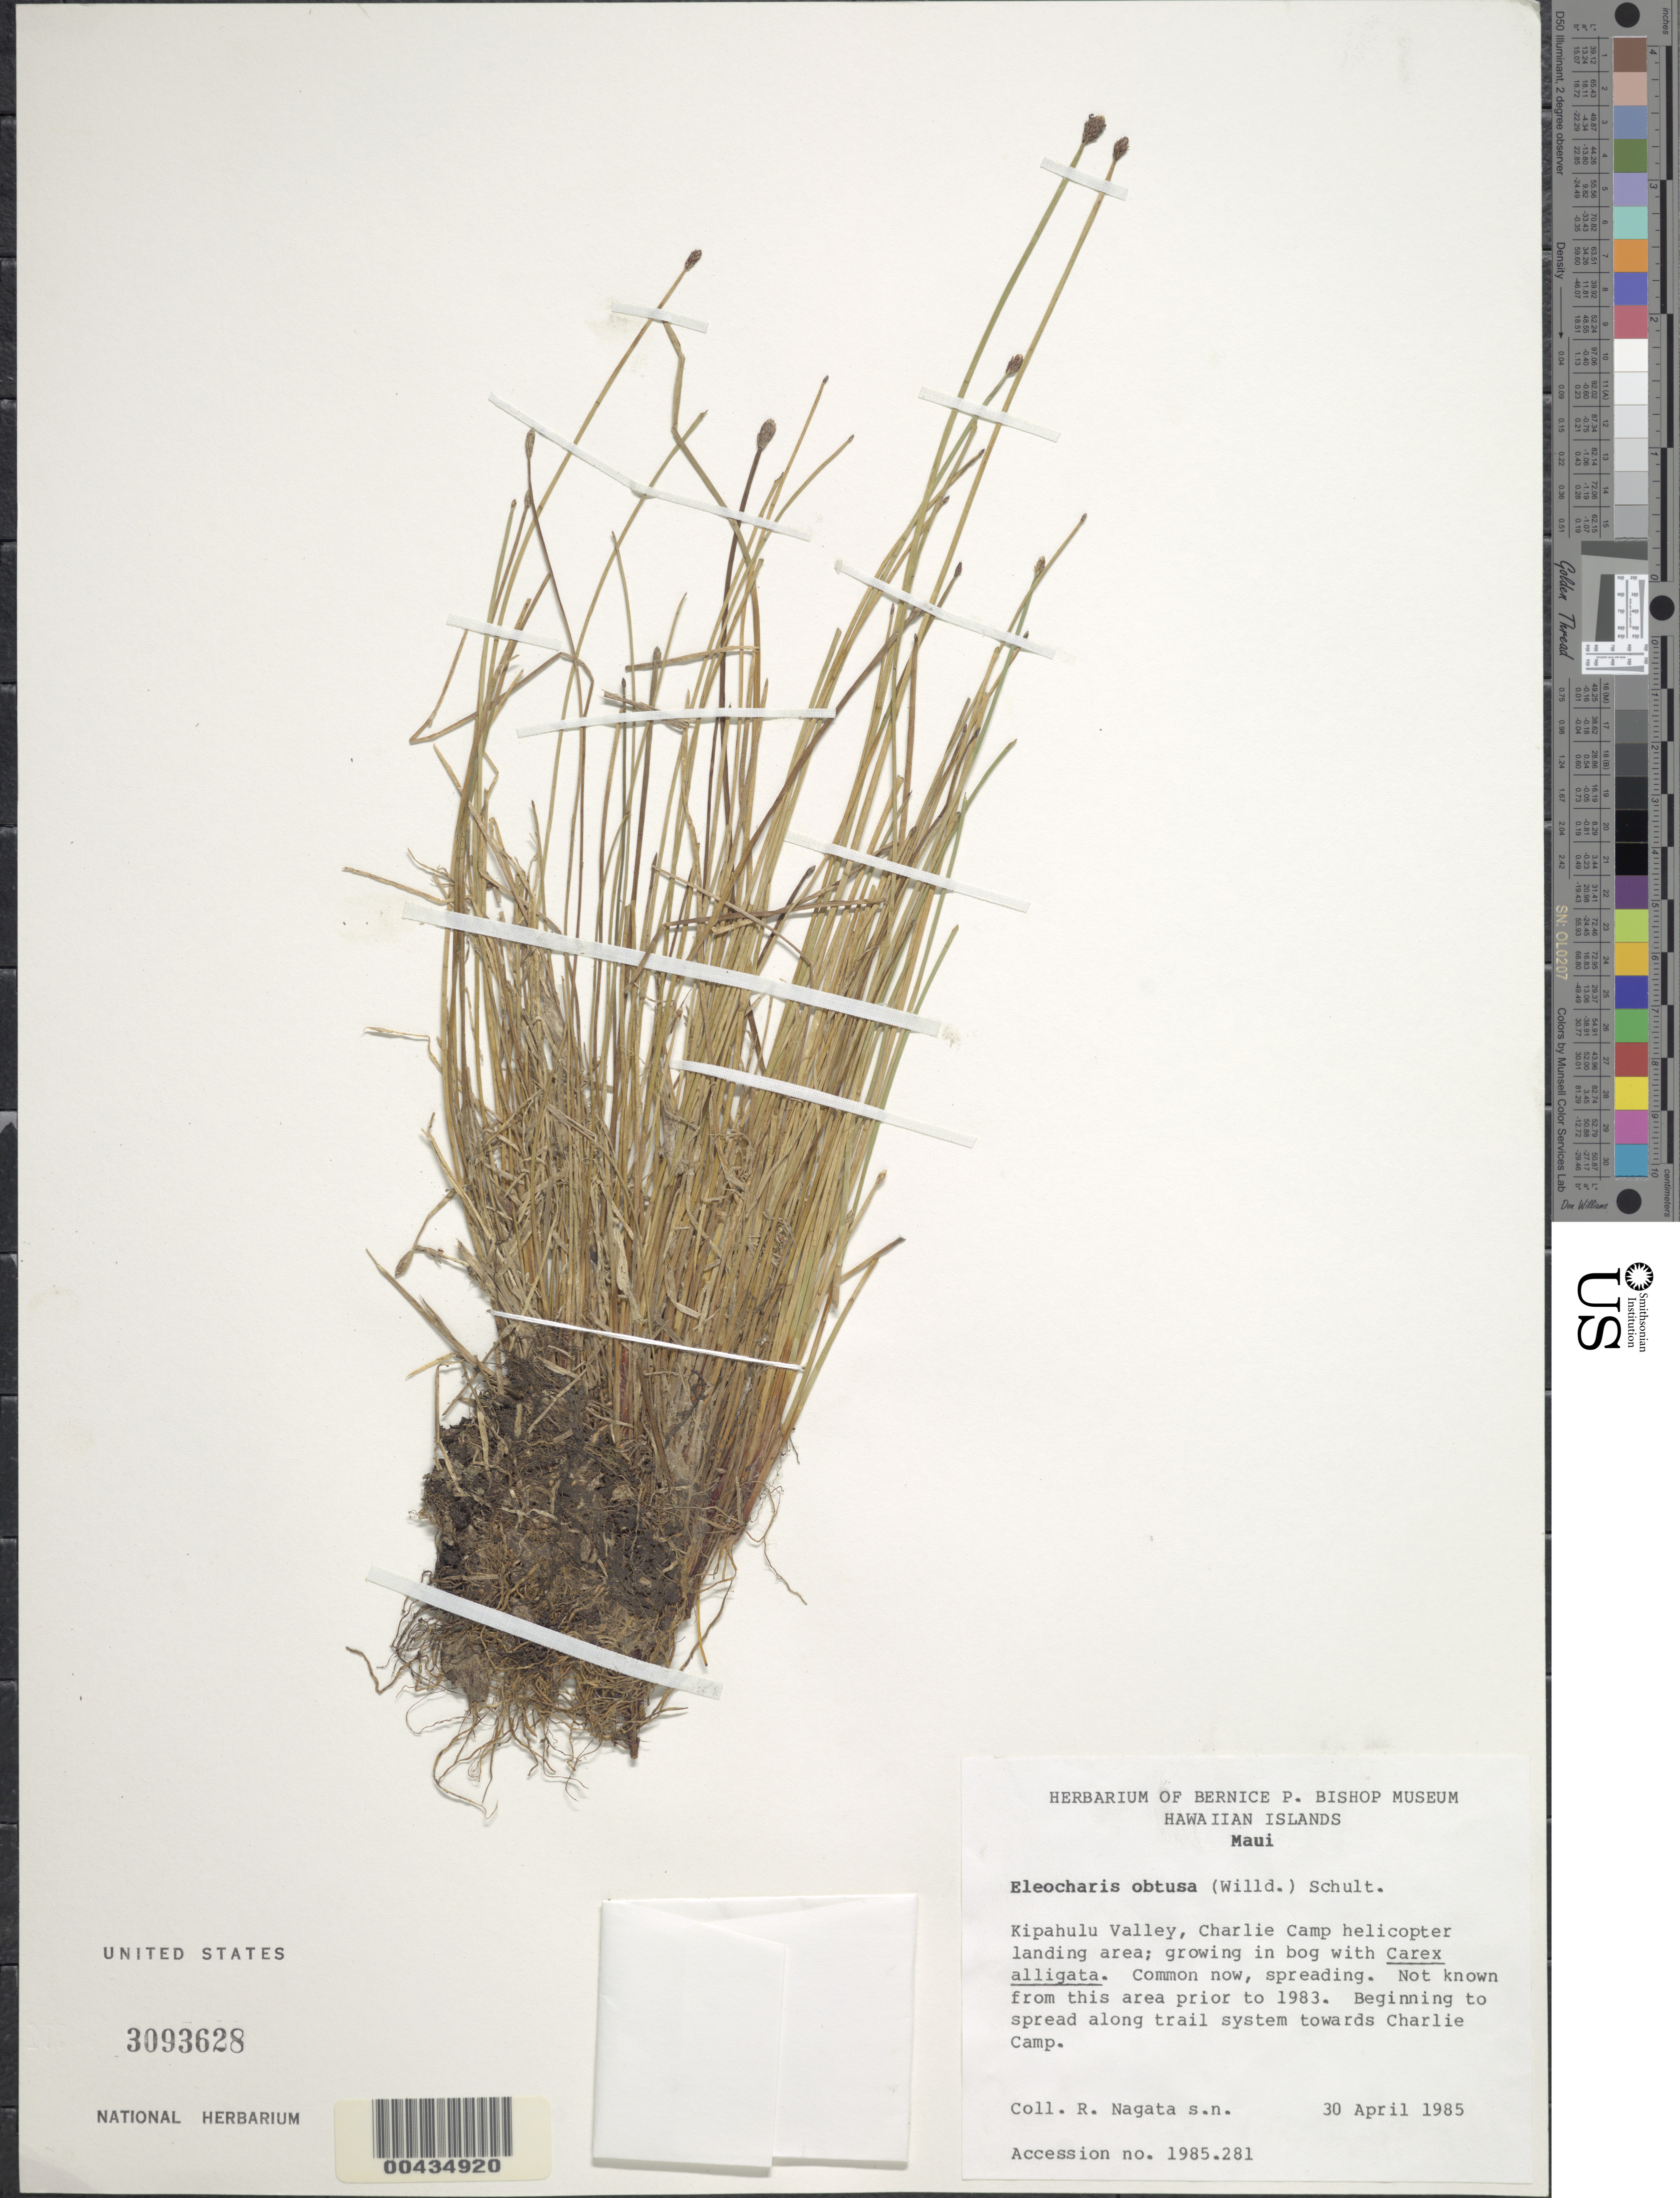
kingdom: Plantae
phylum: Tracheophyta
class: Liliopsida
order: Poales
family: Cyperaceae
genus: Eleocharis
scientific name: Eleocharis obtusa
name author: (Willd.) Schult.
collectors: R. Nagata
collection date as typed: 30 Apr 1985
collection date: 1985-04-30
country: United States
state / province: Hawaii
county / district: Maui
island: Maui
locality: Kipahulu Valley, Charlie Camp helicopter landing area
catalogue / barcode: US 3093628